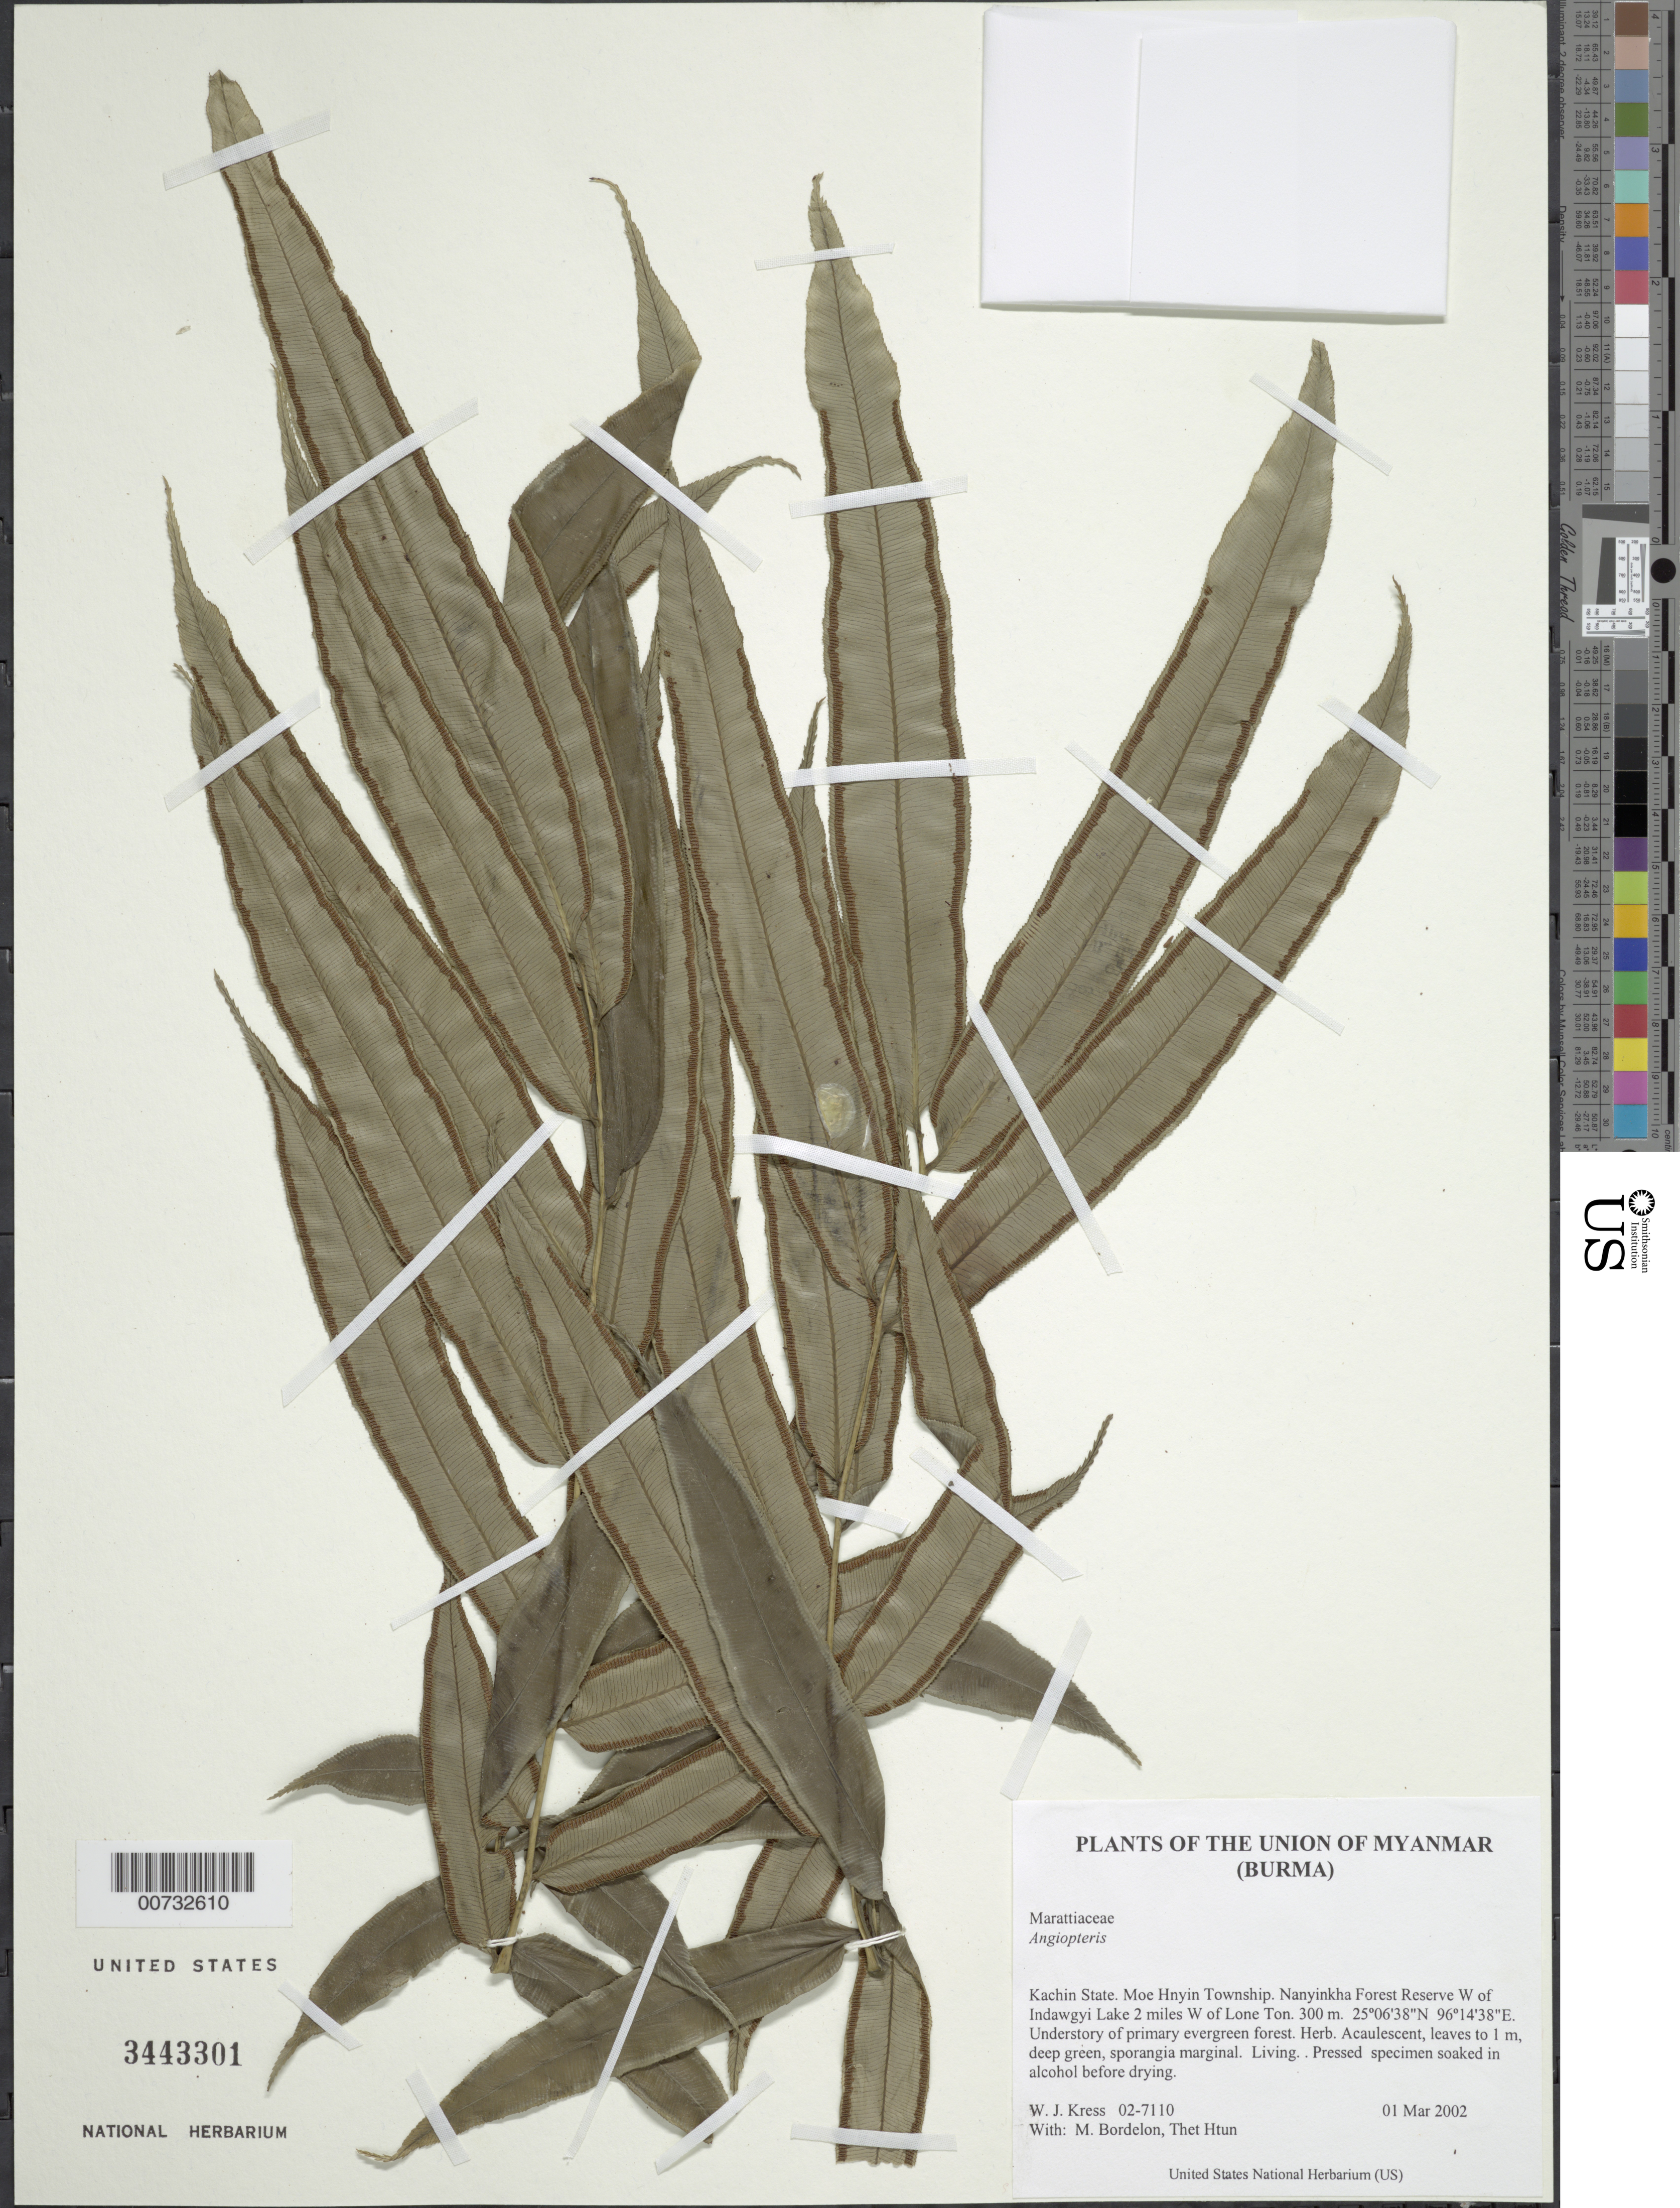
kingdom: Plantae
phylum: Tracheophyta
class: Polypodiopsida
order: Marattiales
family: Marattiaceae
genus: Angiopteris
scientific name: Angiopteris sp.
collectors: W. J. Kress, Thet Htun, M. Bordelon & Sein Tun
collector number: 02-7110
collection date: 2002-03-01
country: Myanmar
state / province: Kachin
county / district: Moe Hnyin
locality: Nanyinkha Forest Reserve W of Indawgyi Lake 2 miles W of Lone Ton.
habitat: Understory of primary evergreen forest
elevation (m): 300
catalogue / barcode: US 3443301